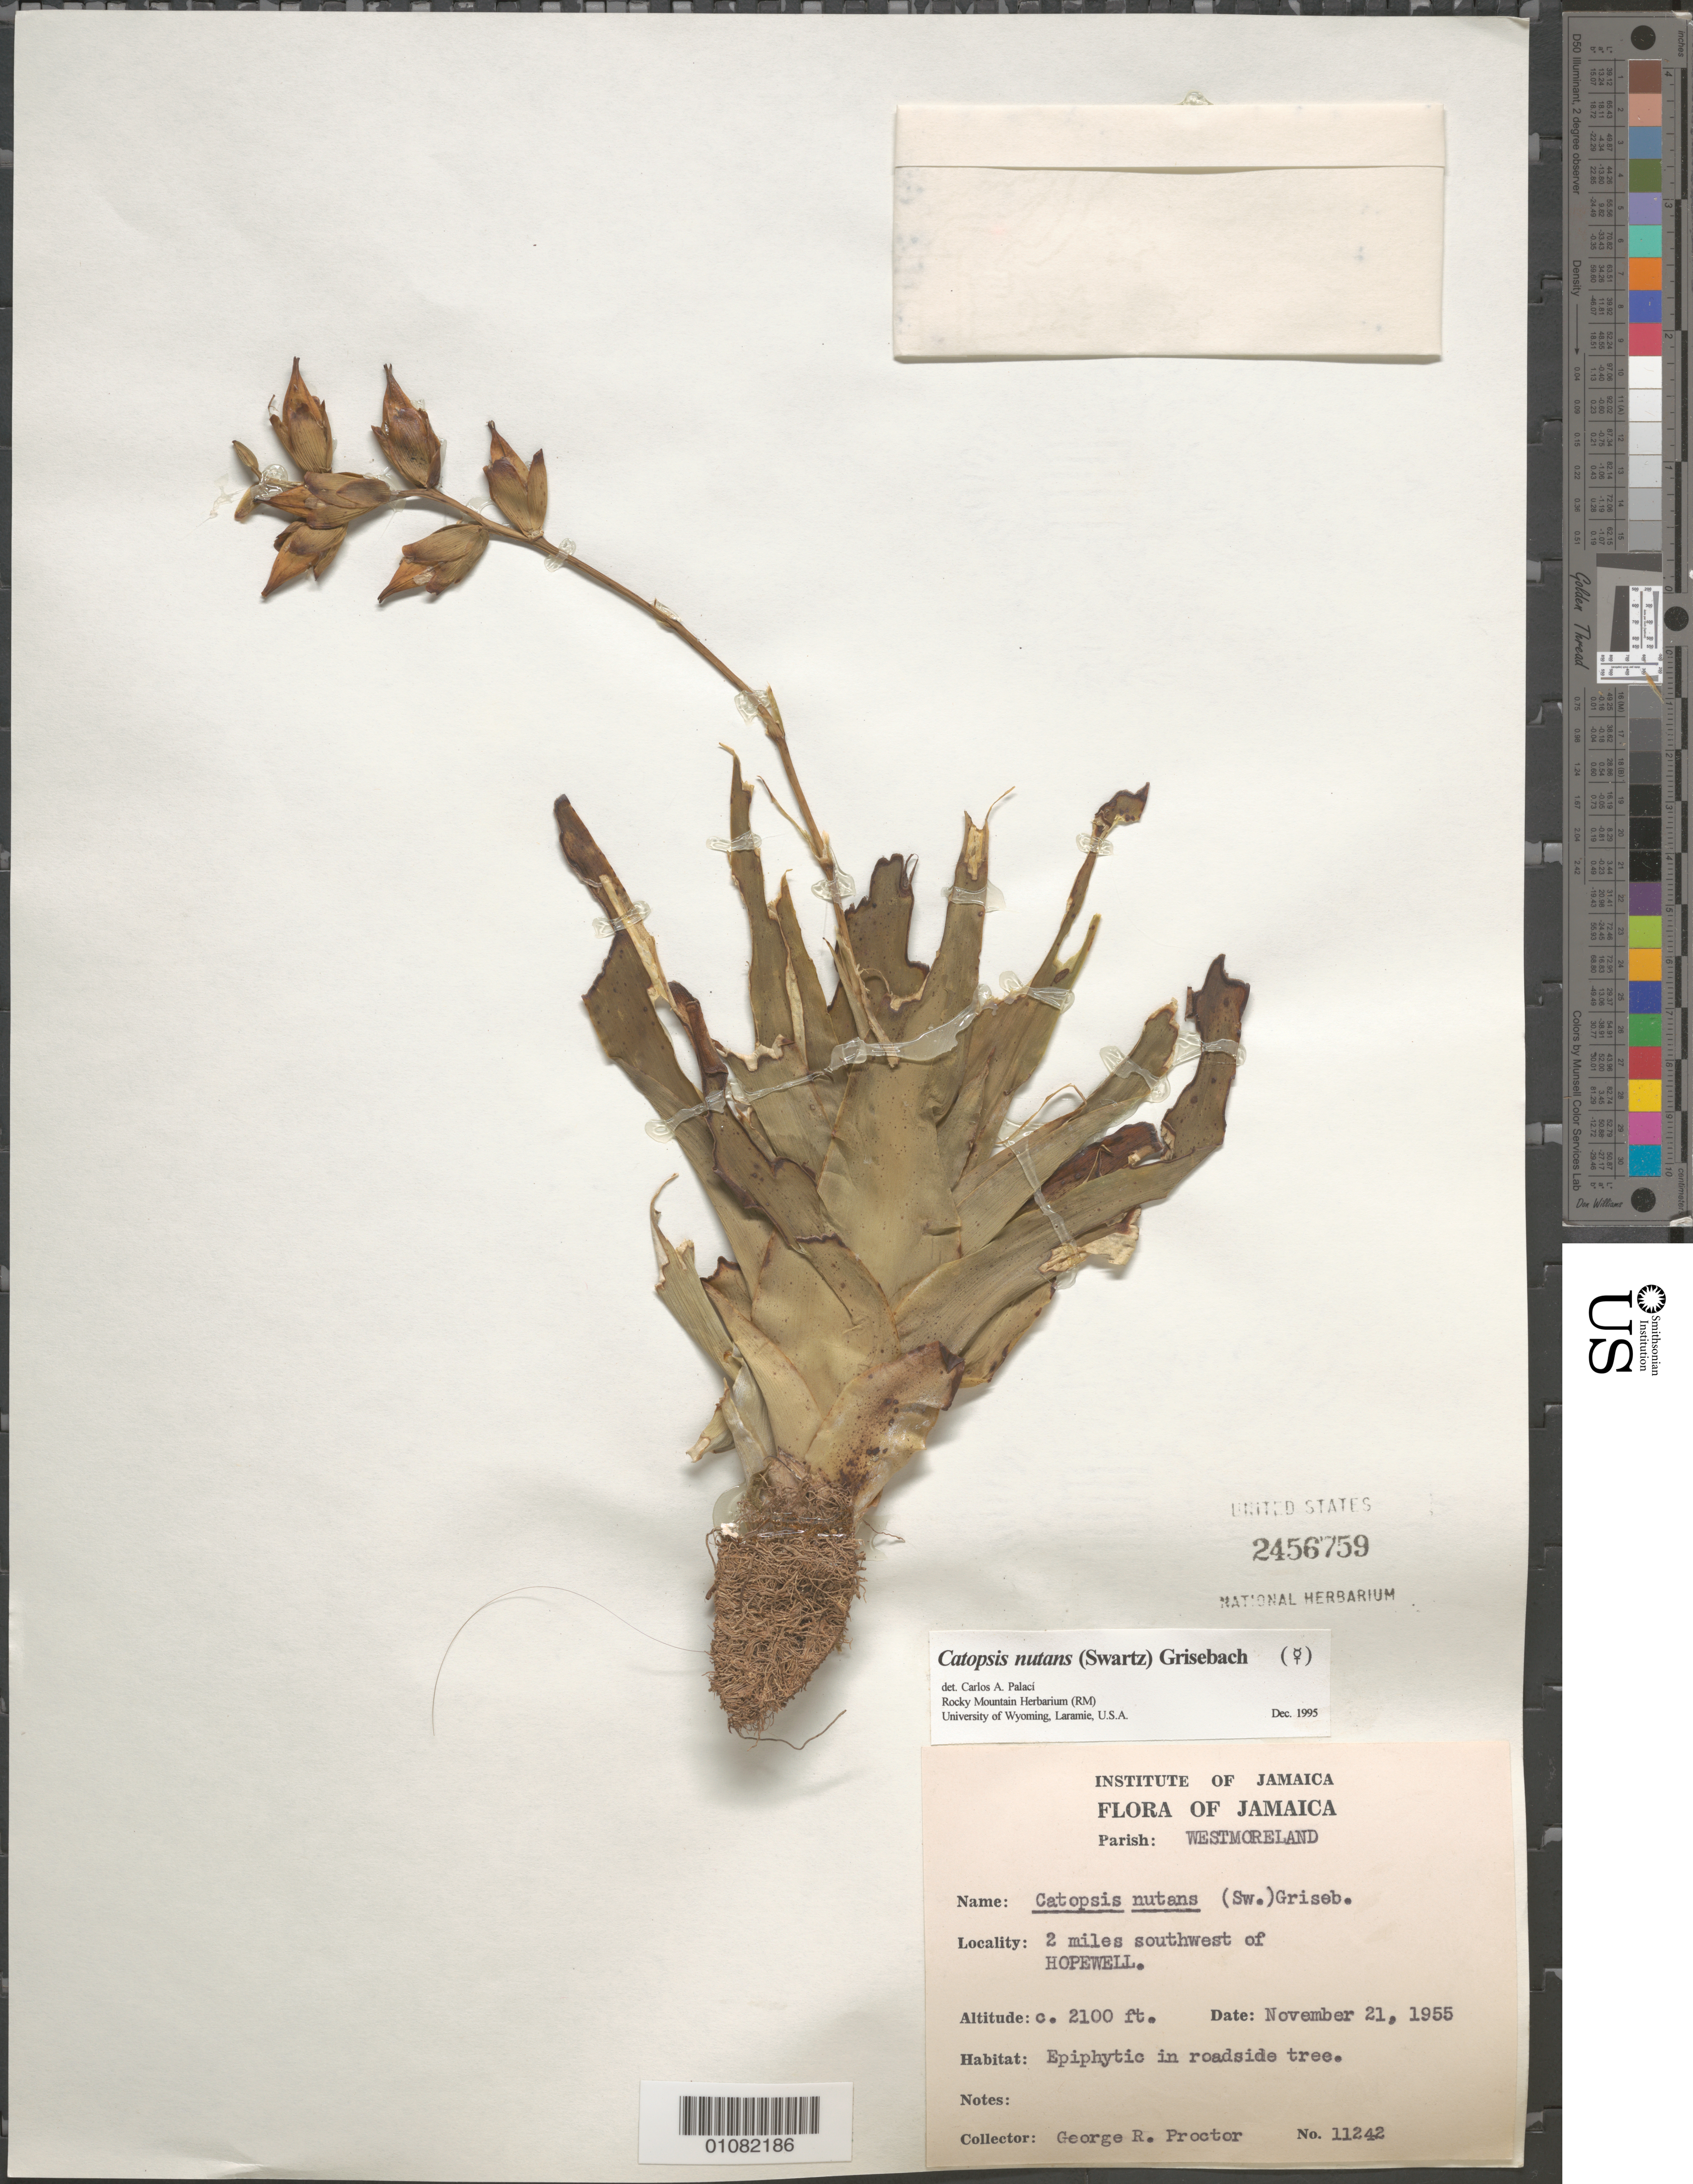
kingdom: Plantae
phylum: Tracheophyta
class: Liliopsida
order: Poales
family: Bromeliaceae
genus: Catopsis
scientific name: Catopsis nutans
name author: (Sw.) Griseb.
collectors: G. R. Proctor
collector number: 11242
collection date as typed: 21 Nov 1955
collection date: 1955-11-21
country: Jamaica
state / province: Westmoreland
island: Jamaica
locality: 2 miles SW of Hopewell.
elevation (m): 640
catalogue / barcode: US 2456759